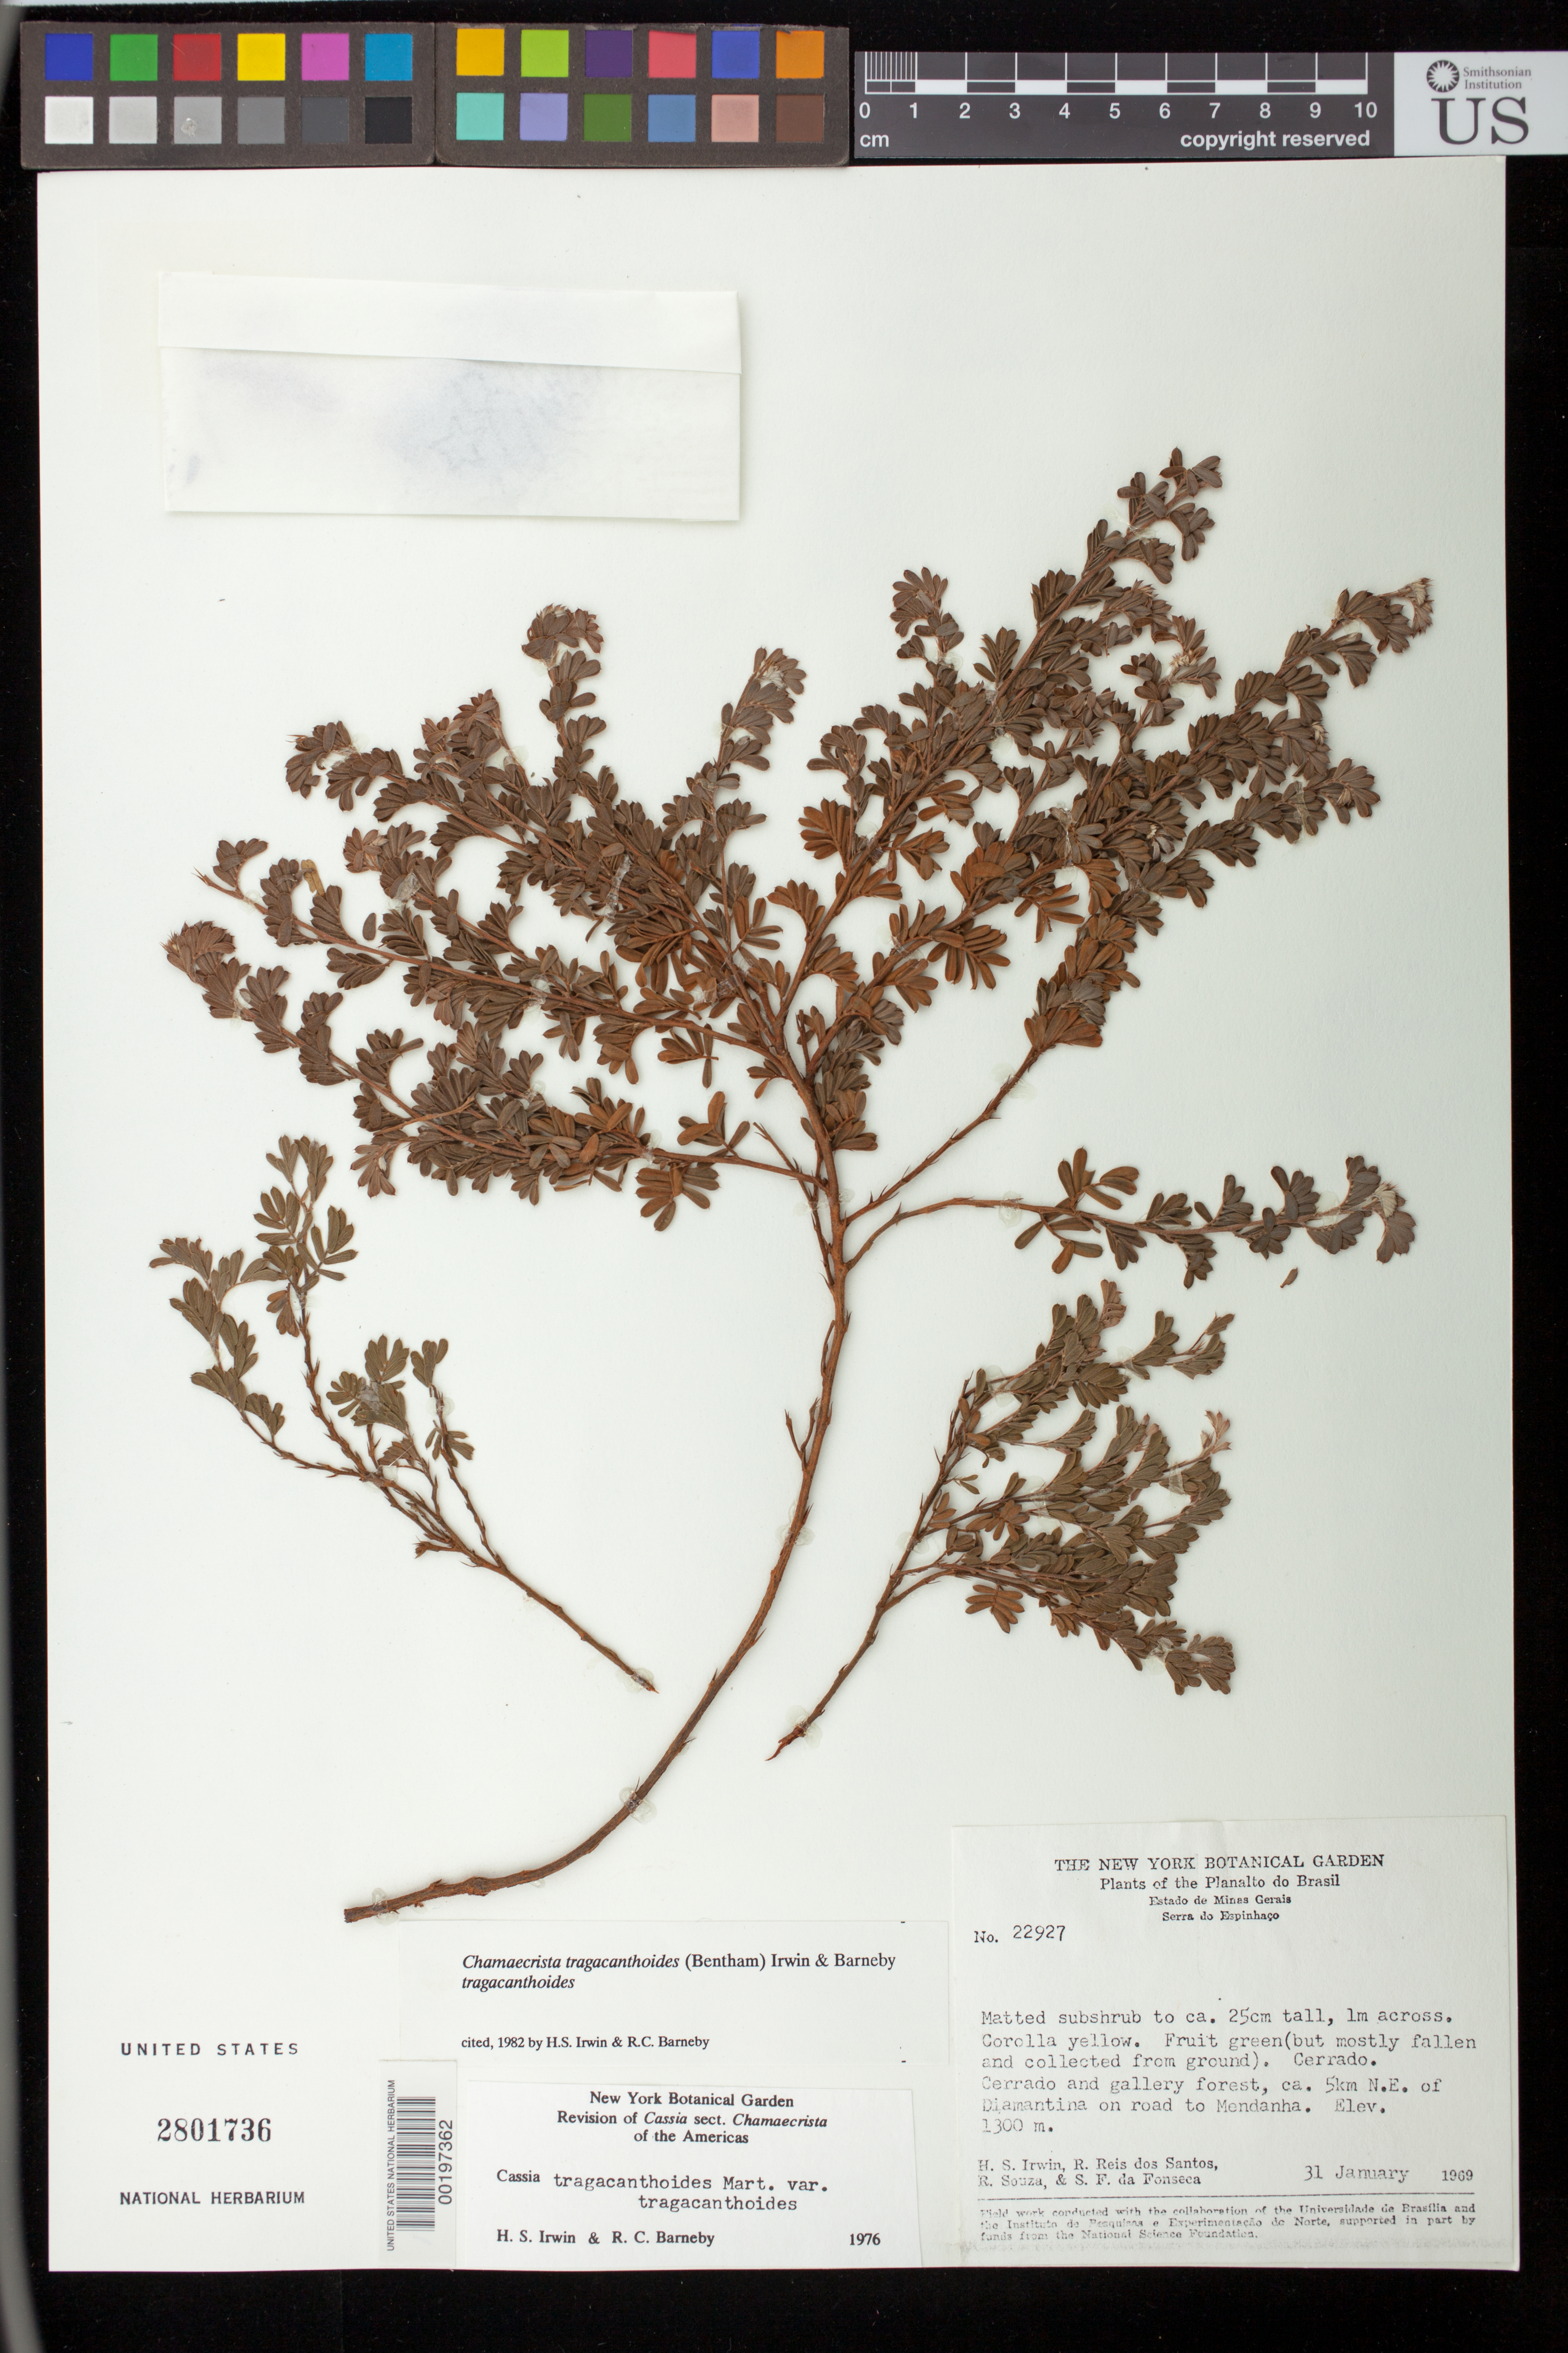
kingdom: Plantae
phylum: Tracheophyta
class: Magnoliopsida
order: Fabales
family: Fabaceae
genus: Chamaecrista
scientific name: Chamaecrista tragacanthoides var. tragacanthoides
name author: (Mart. ex Benth.) H.S. Irwin & Barneby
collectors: H. Irwin, S. F. Fonsêca, R. Souza & R. G. P. Santos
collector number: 22927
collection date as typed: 31 Jan 1969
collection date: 1969-01-31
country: Brazil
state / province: Minas Gerais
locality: Serra do Espinhaco; Ca 5 km N.E. of Diamantina on road to Mendanha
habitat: Cerrado. Cerrado and gallery forest.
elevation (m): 1300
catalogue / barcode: US 2801736